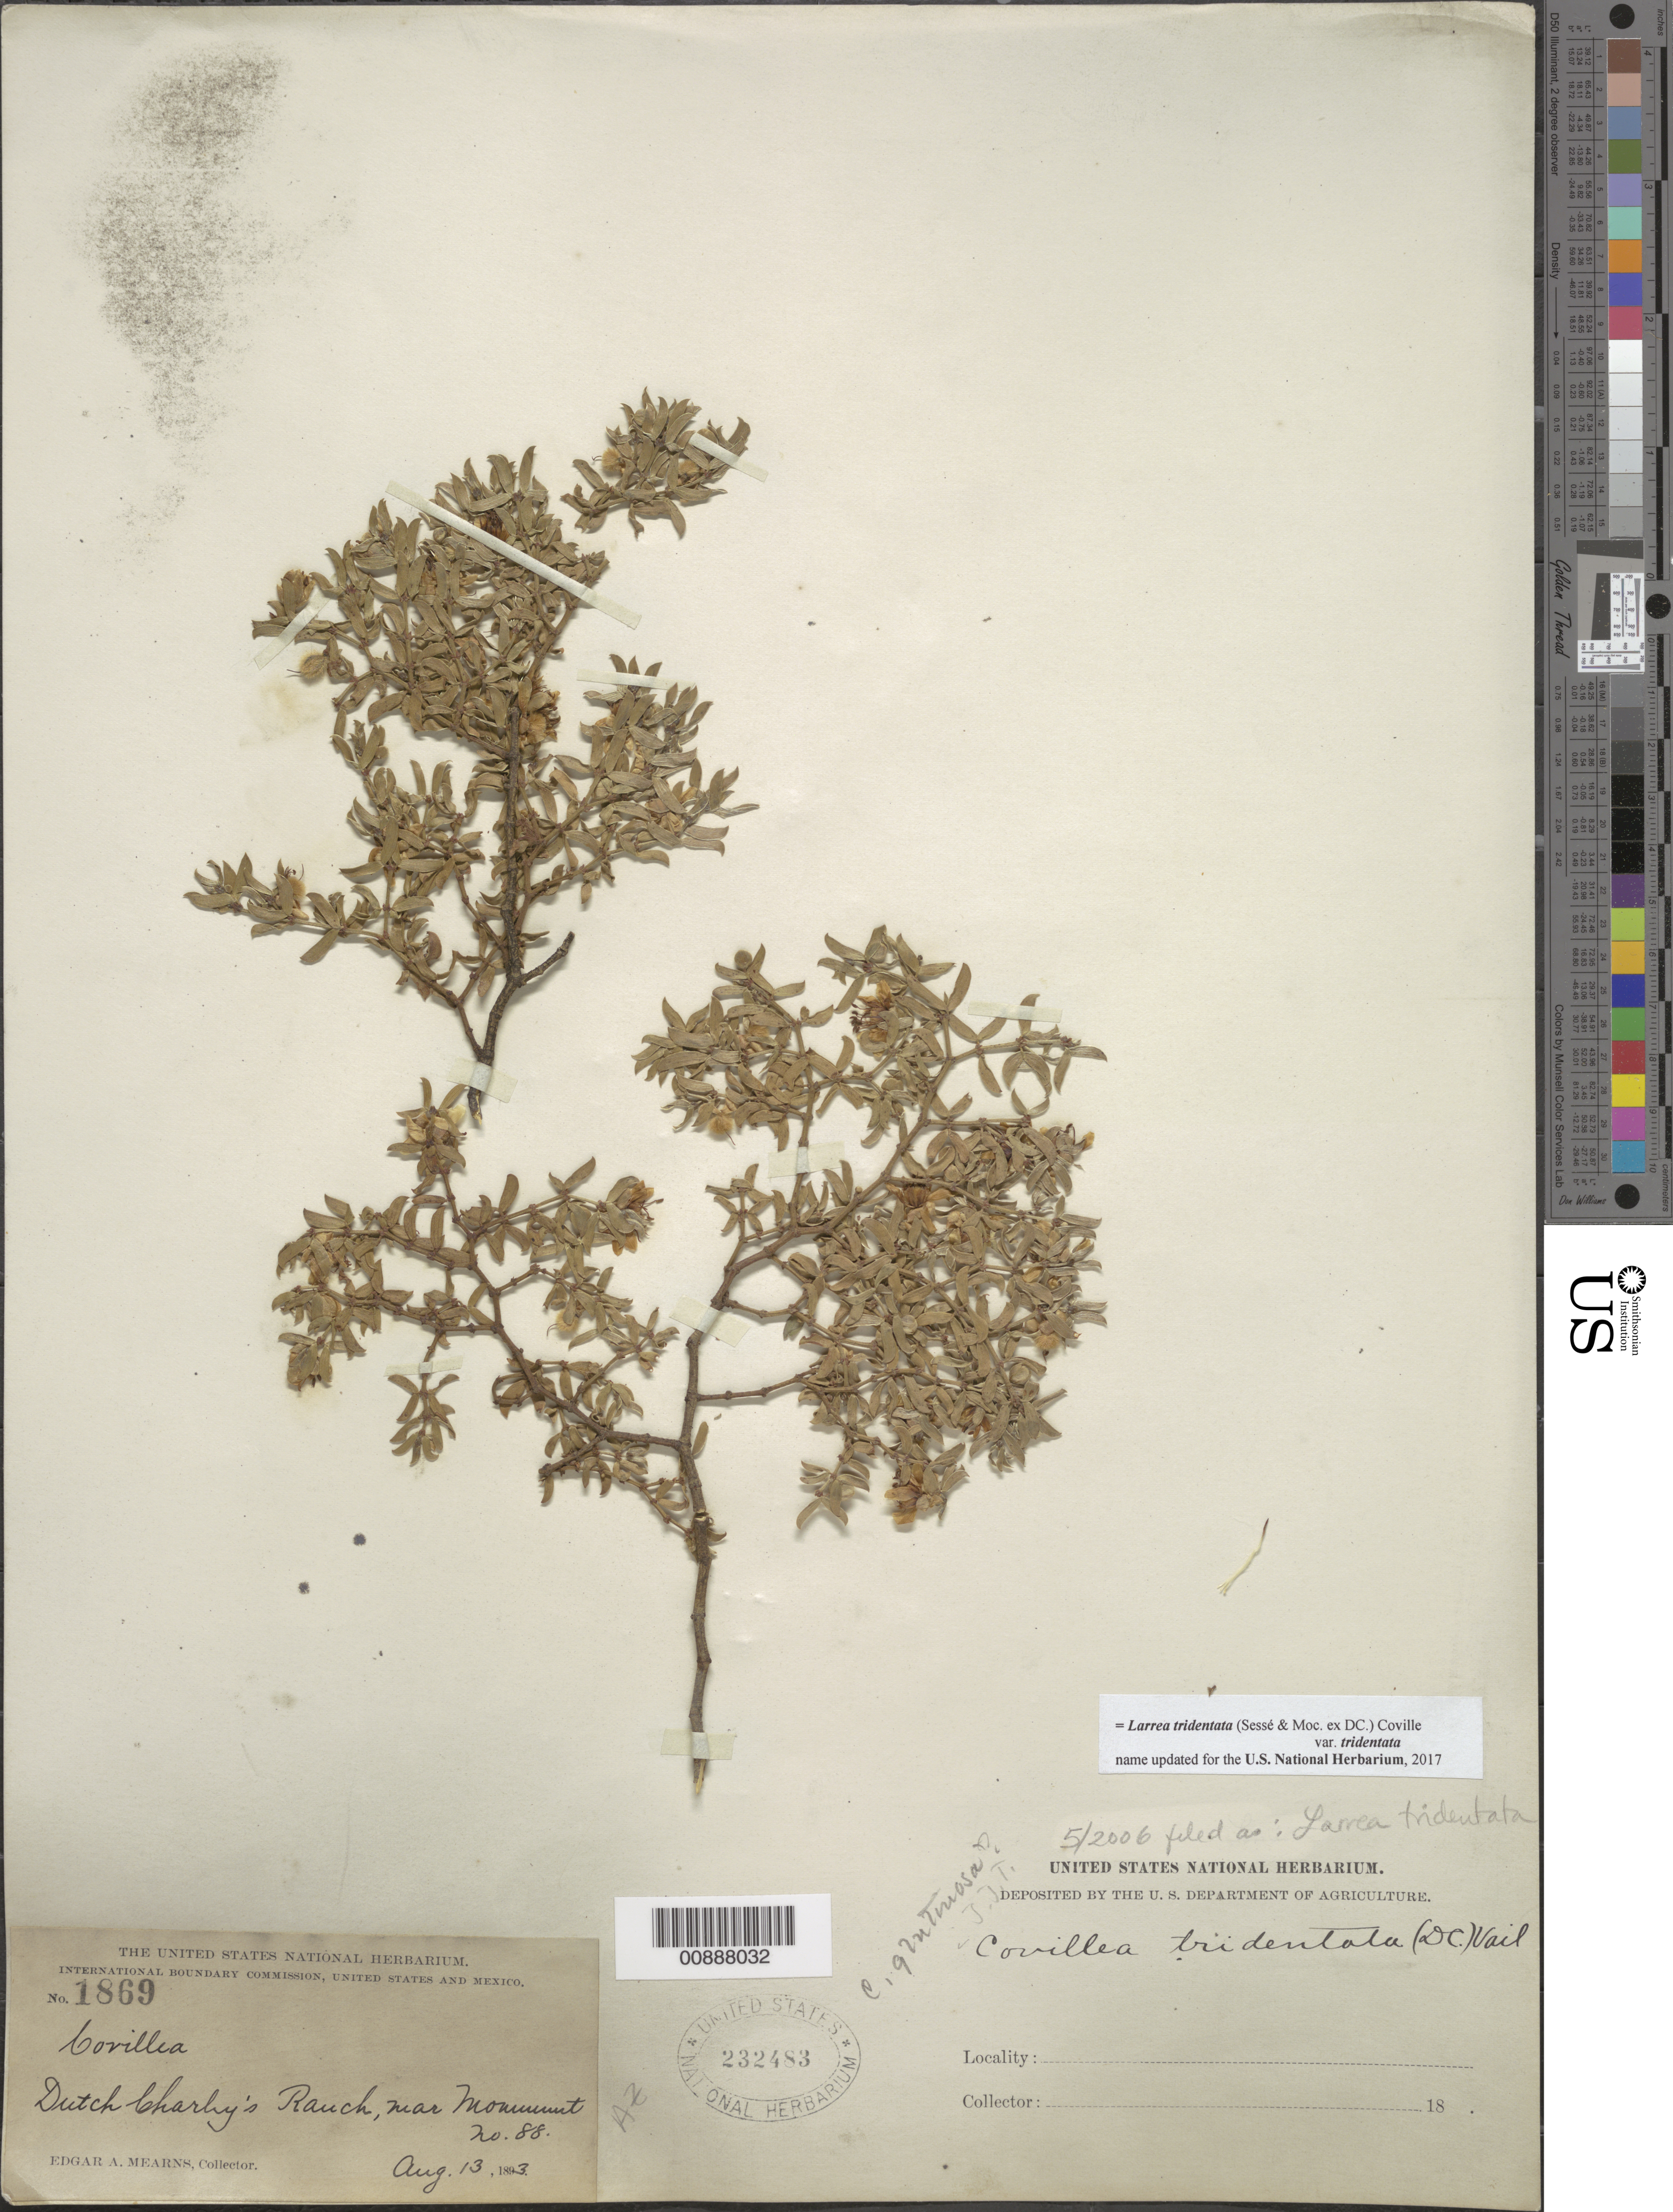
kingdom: Plantae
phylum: Tracheophyta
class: Magnoliopsida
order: Zygophyllales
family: Zygophyllaceae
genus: Larrea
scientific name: Larrea tridentata var. tridentata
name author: (Sessé & Moc. ex DC.) Coville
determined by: Strong, M. T., (US), Smithsonian Institution - National Museum of Natural History (UNITED STATES)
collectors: E. A. Mearns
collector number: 1869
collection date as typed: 13 Aug 1893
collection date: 1893-08-13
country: United States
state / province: Arizona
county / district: Cochise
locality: Dutch Charley's Ranch, near Monument no. 88.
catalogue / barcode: US 232483